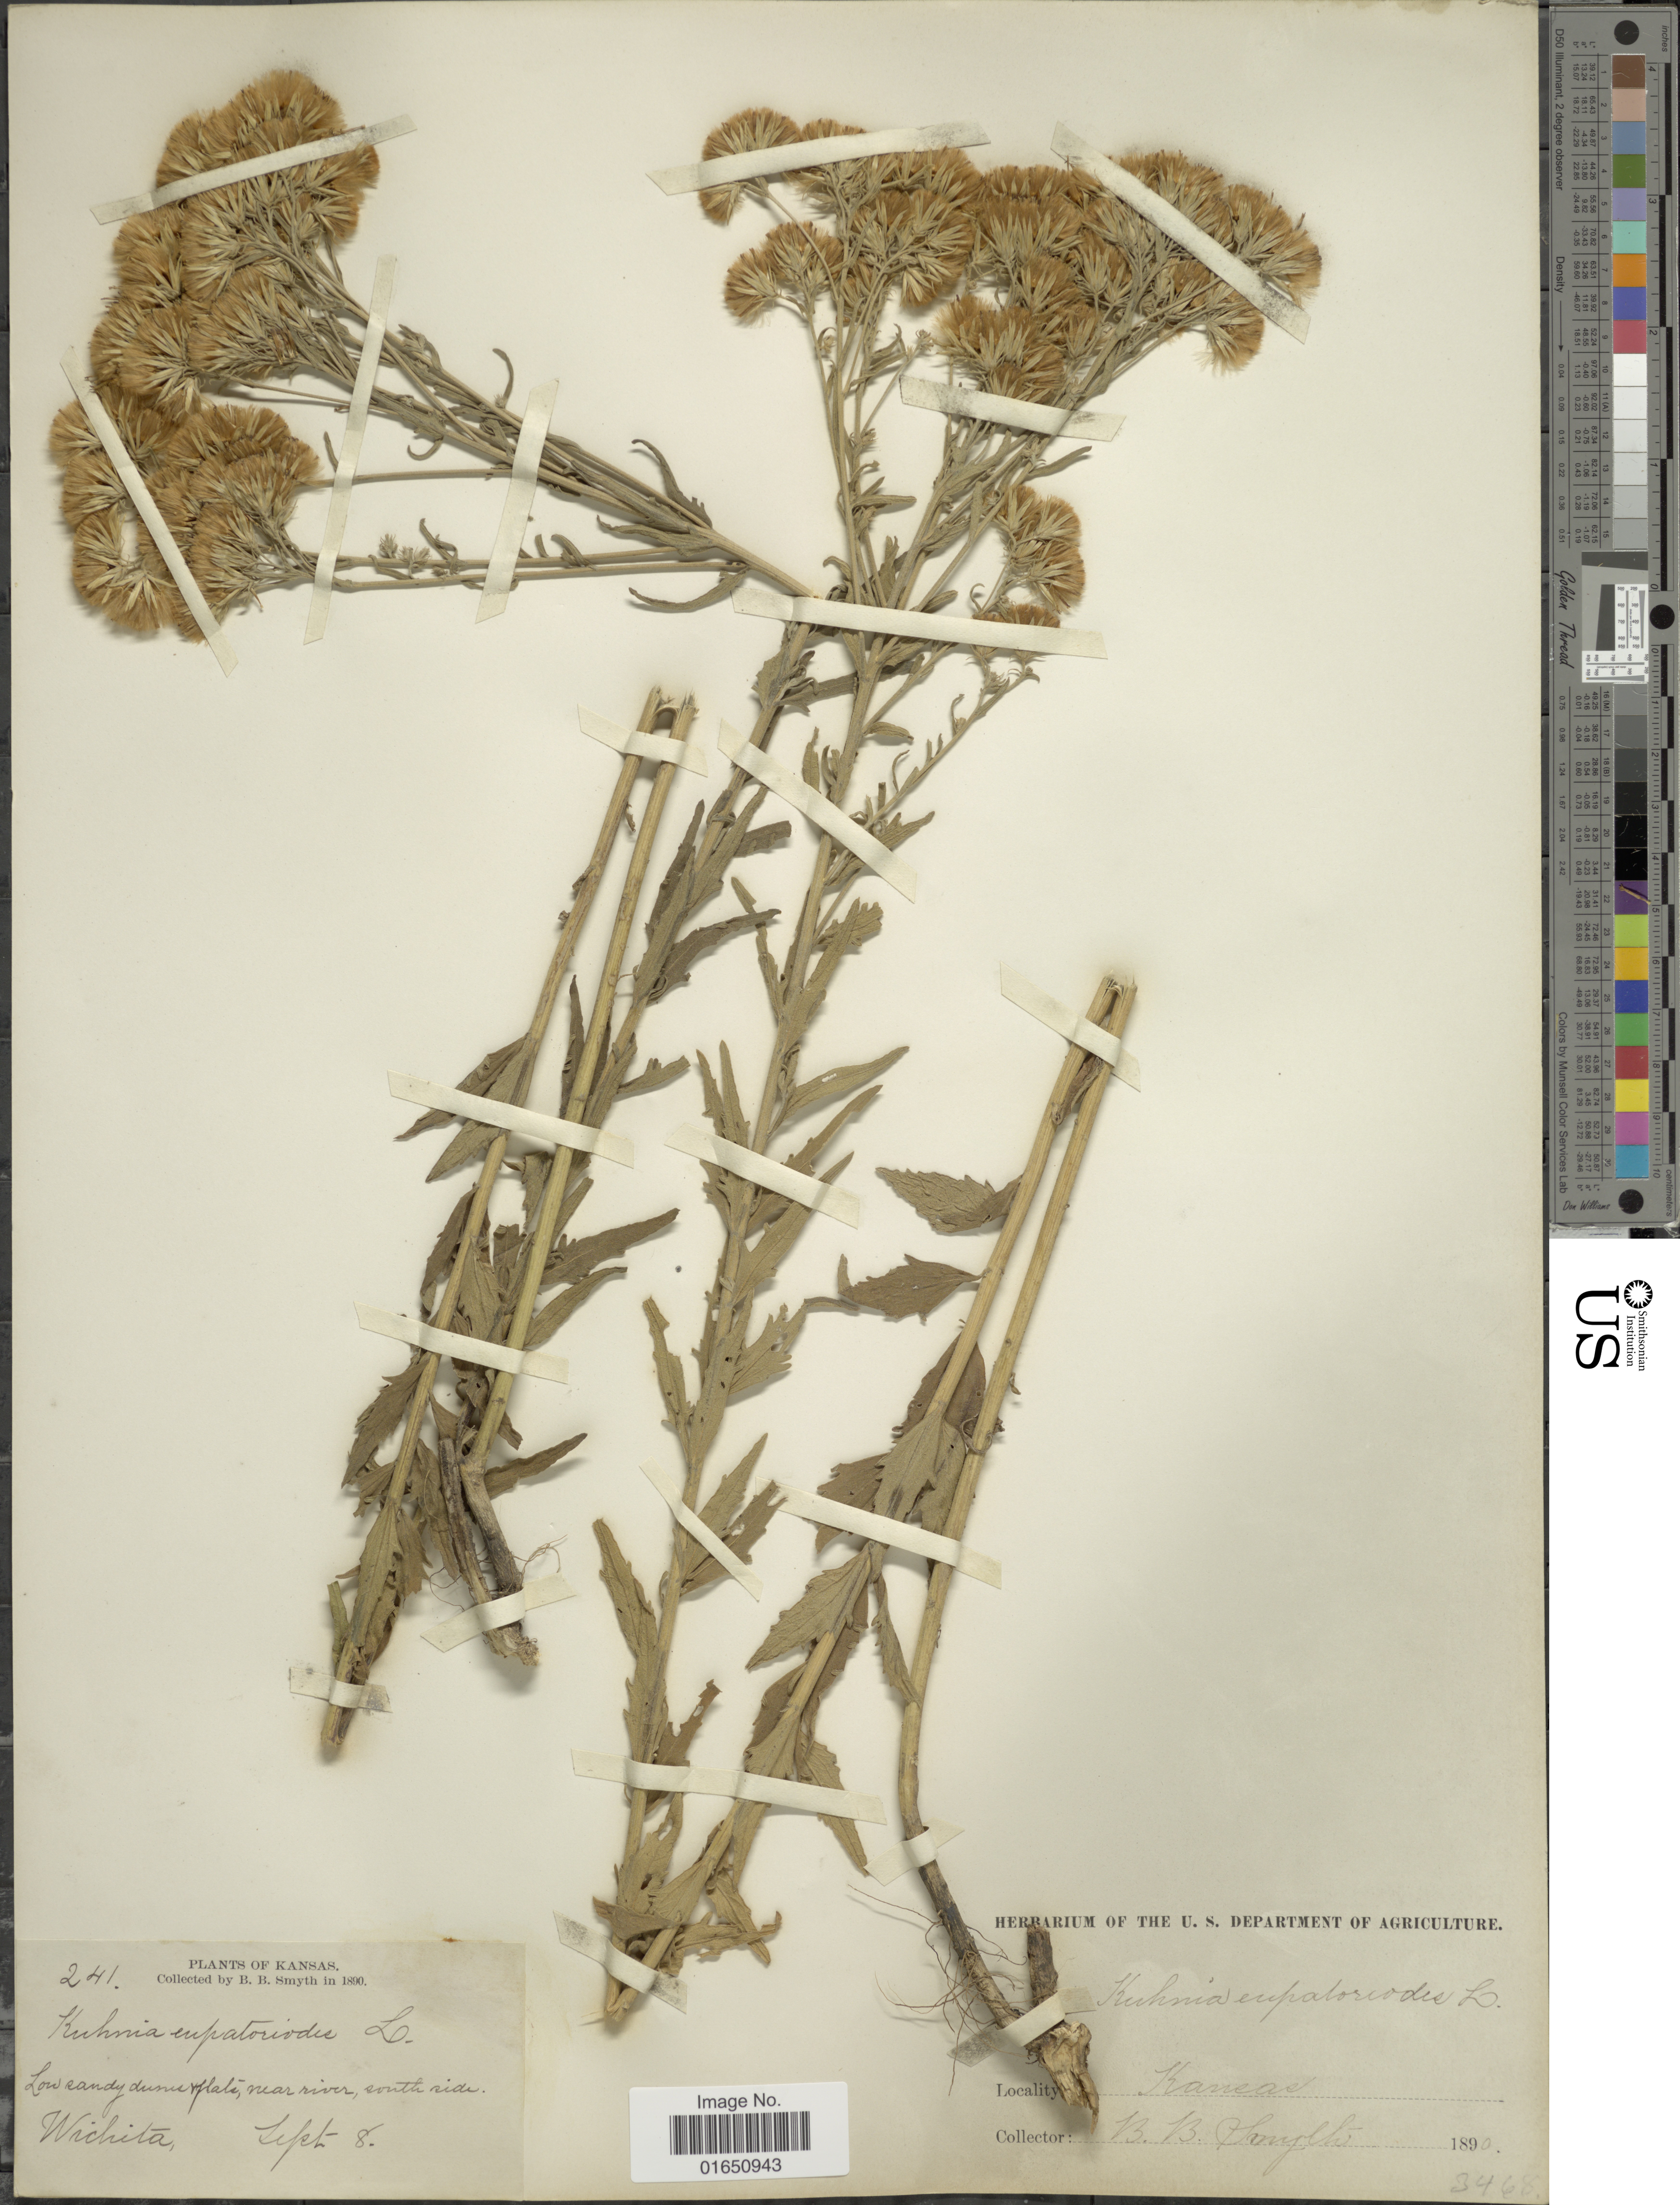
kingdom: Plantae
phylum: Tracheophyta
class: Magnoliopsida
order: Asterales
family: Asteraceae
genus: Brickellia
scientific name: Brickellia eupatorioides var. corymbulosa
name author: (Torr. & A. Gray) Shinners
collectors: B. Smyth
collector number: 241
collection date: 1890-09-08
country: United States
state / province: Kansas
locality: Near river, south side. Wichita